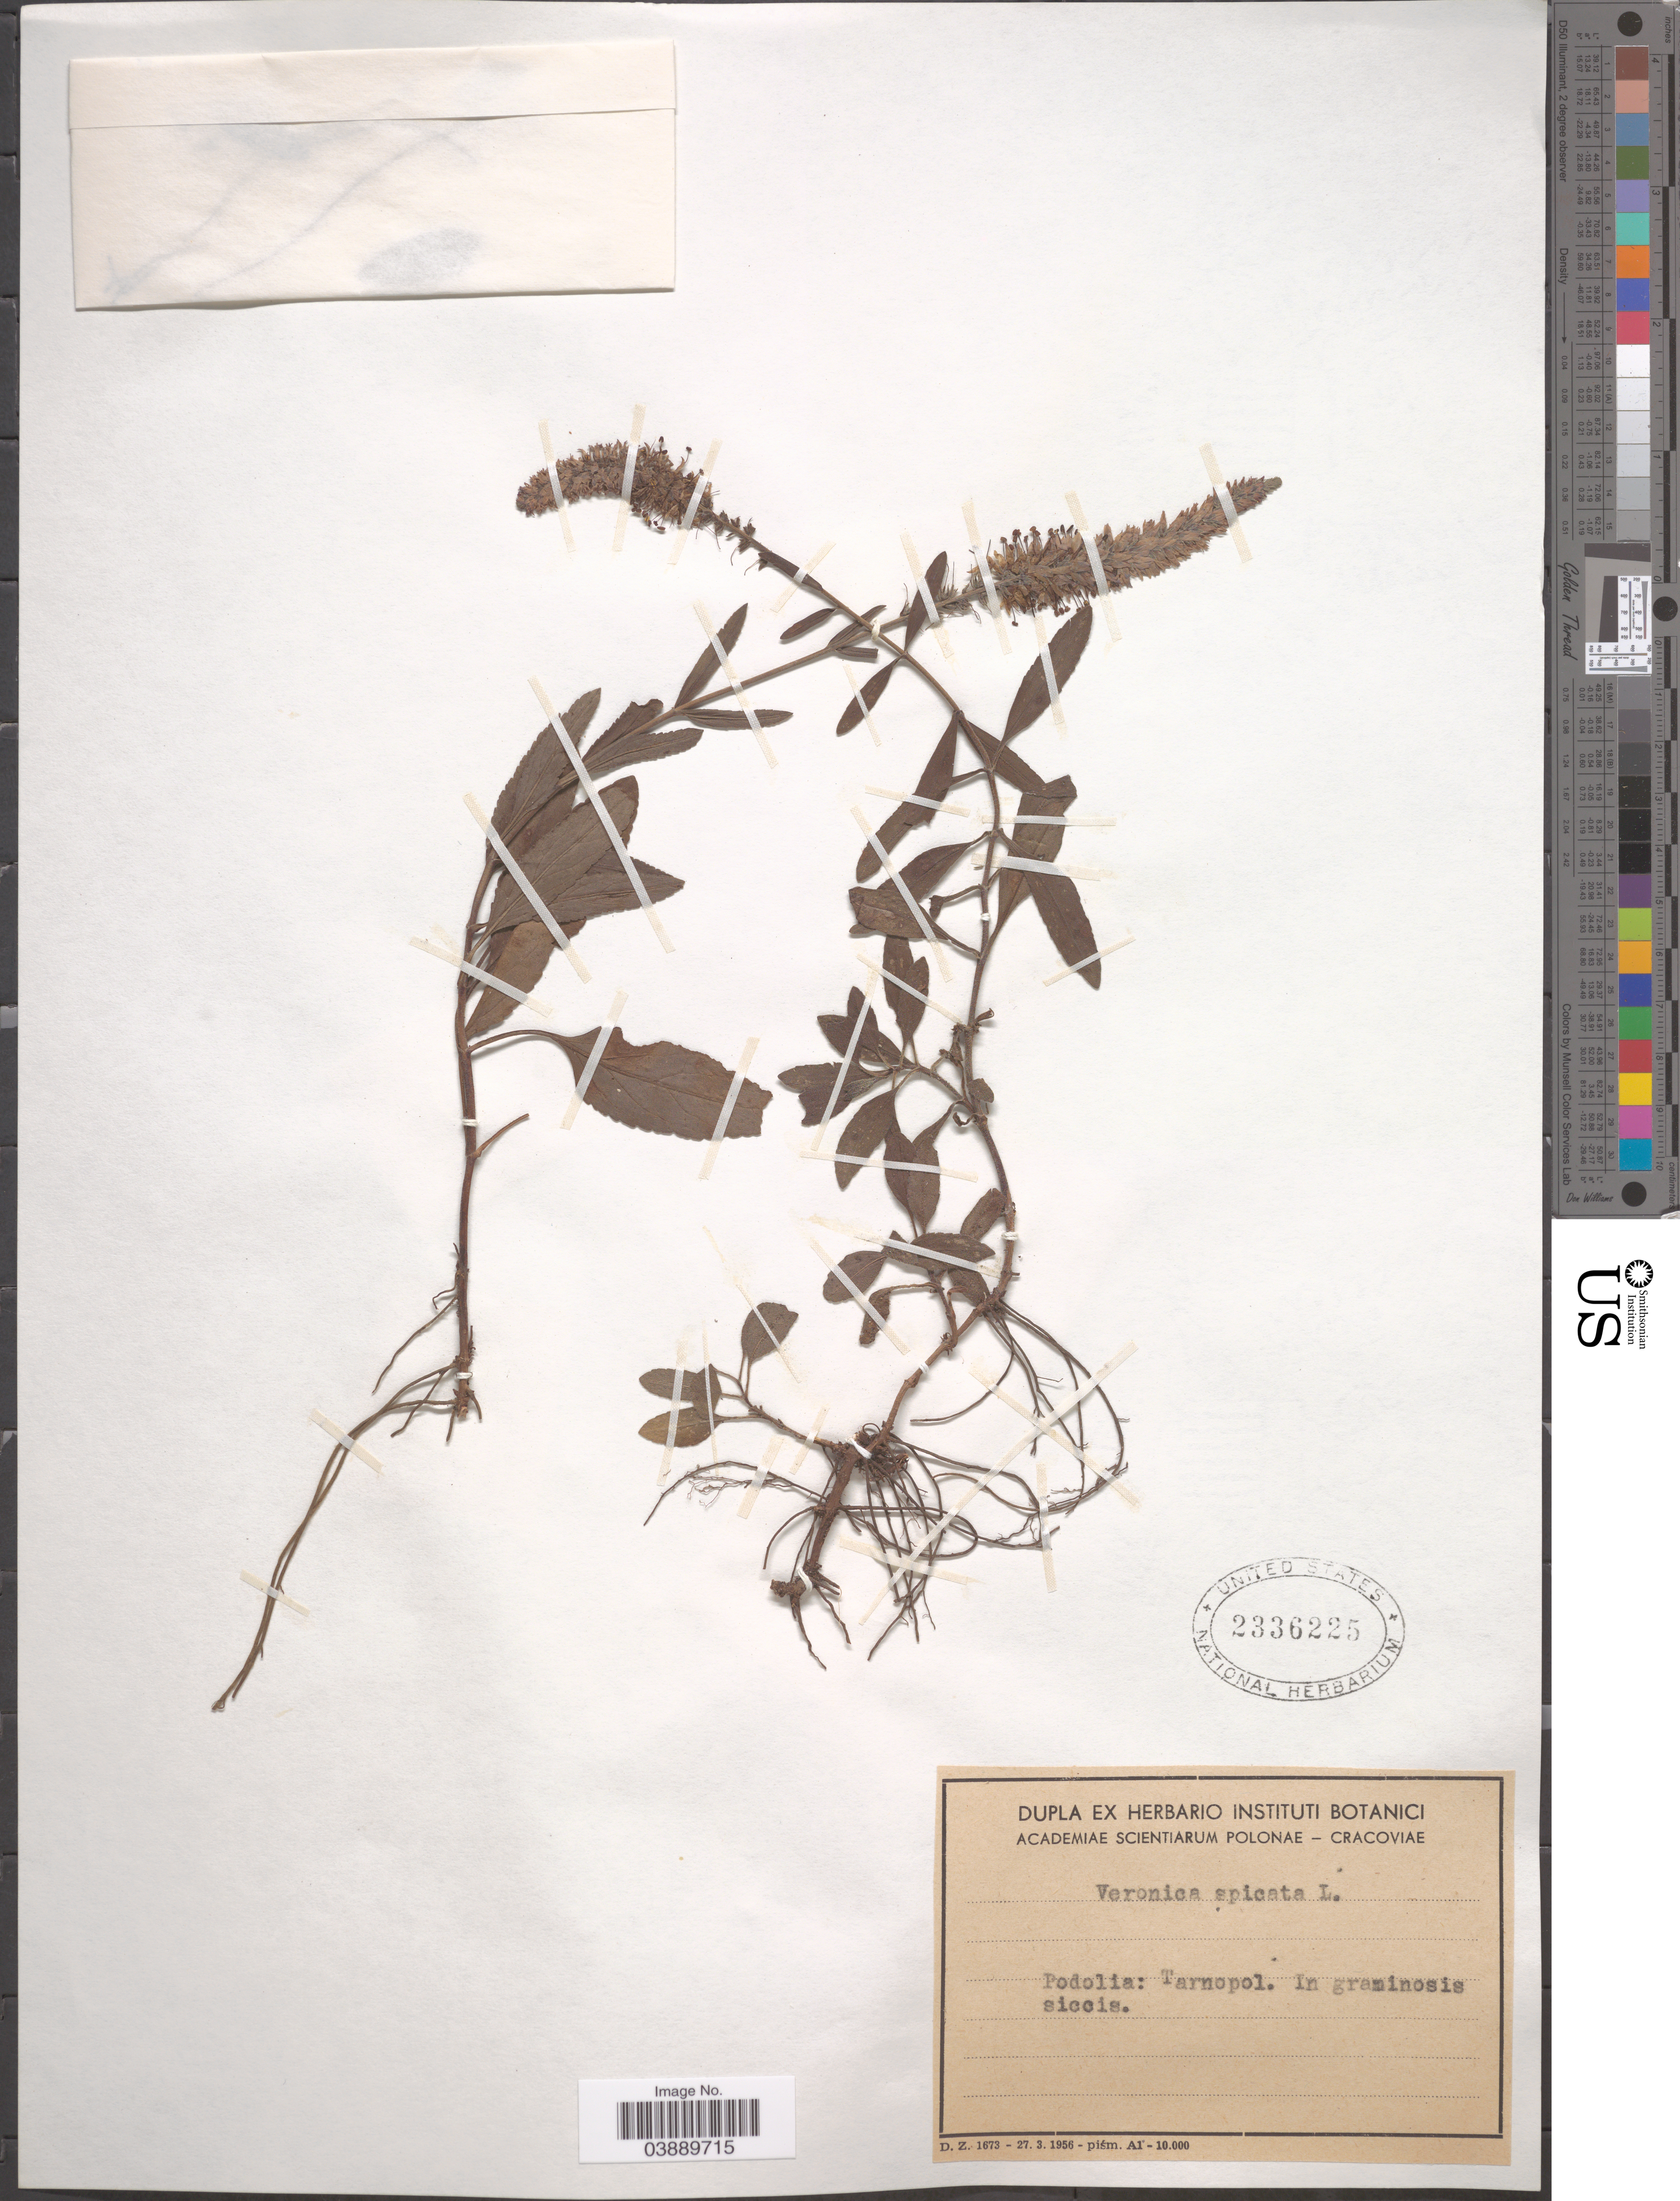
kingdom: Plantae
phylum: Tracheophyta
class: Magnoliopsida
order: Lamiales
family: Plantaginaceae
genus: Veronica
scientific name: Veronica spicata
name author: L.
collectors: Ex herb. Instituti Botanici Academiae Scientiarum Polanae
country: Poland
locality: Podolia: Tarnopol. In graminosis siccis.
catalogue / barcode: US 2336225